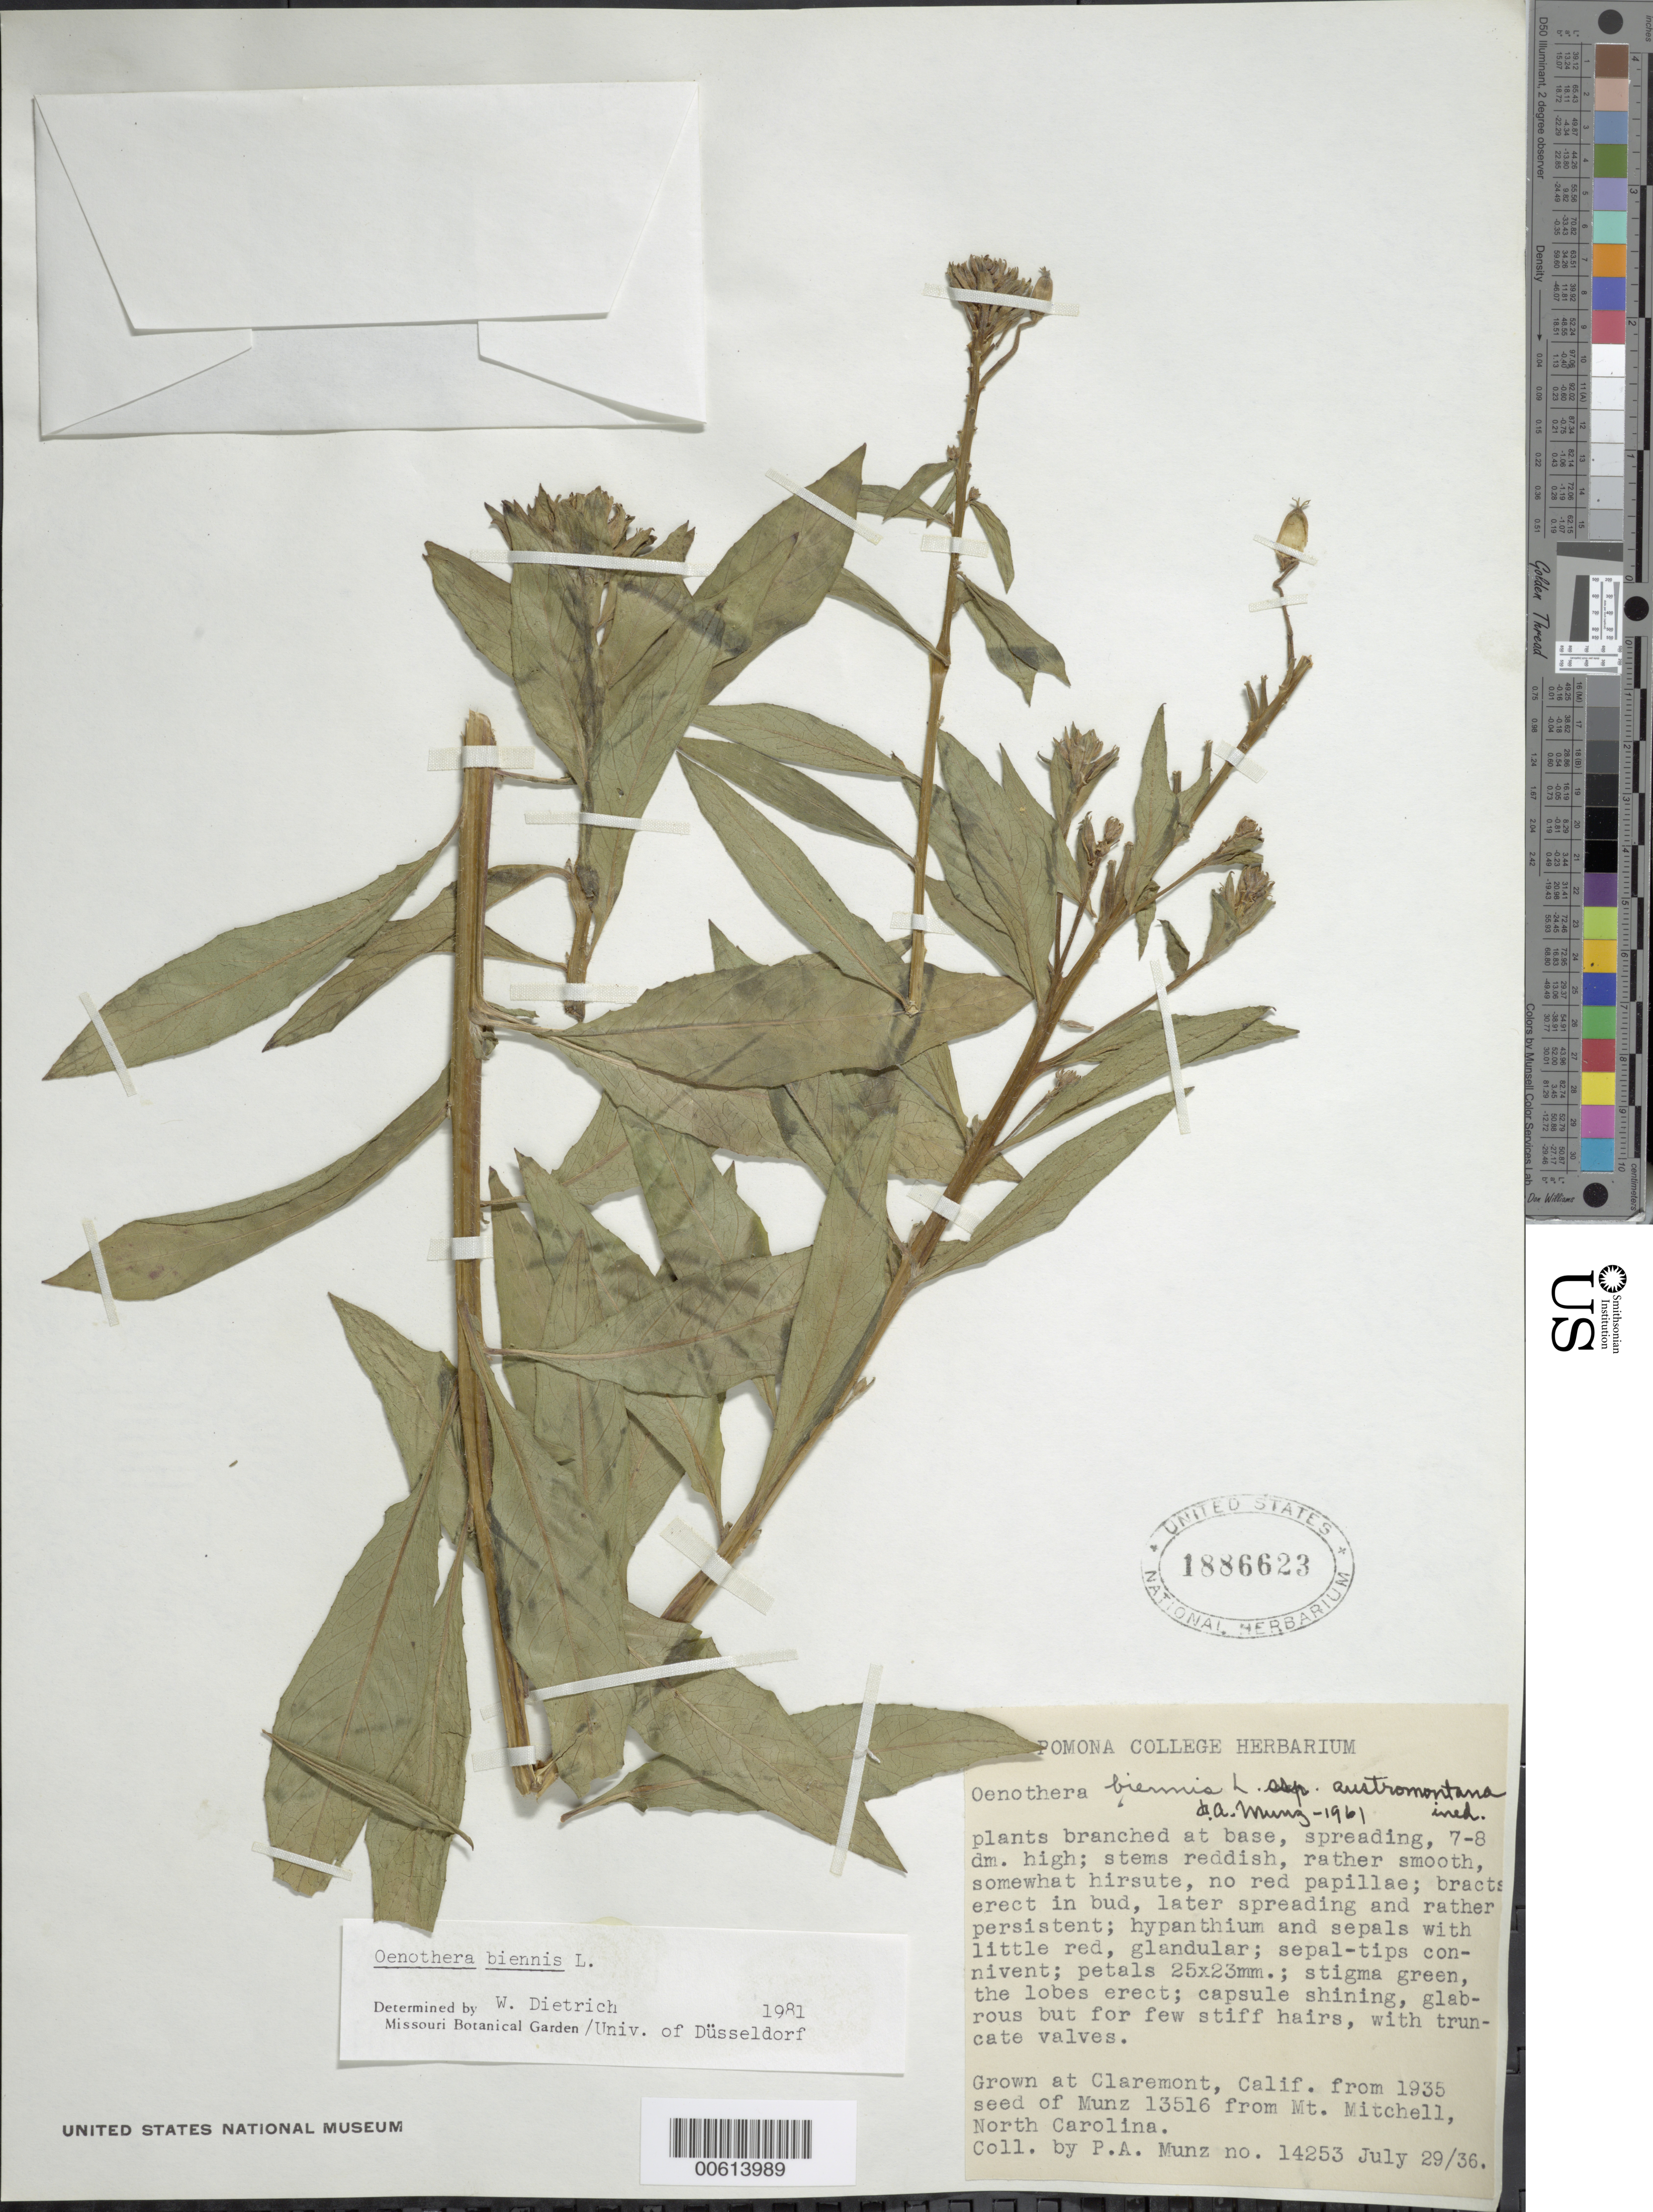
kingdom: Plantae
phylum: Tracheophyta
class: Magnoliopsida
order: Myrtales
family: Onagraceae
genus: Oenothera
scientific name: Oenothera biennis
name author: L.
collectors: P. A. Munz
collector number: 14253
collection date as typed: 29 Jul 1936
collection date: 1936-07-29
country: United States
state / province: California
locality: Claremont, Pomona College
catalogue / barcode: US 1886623